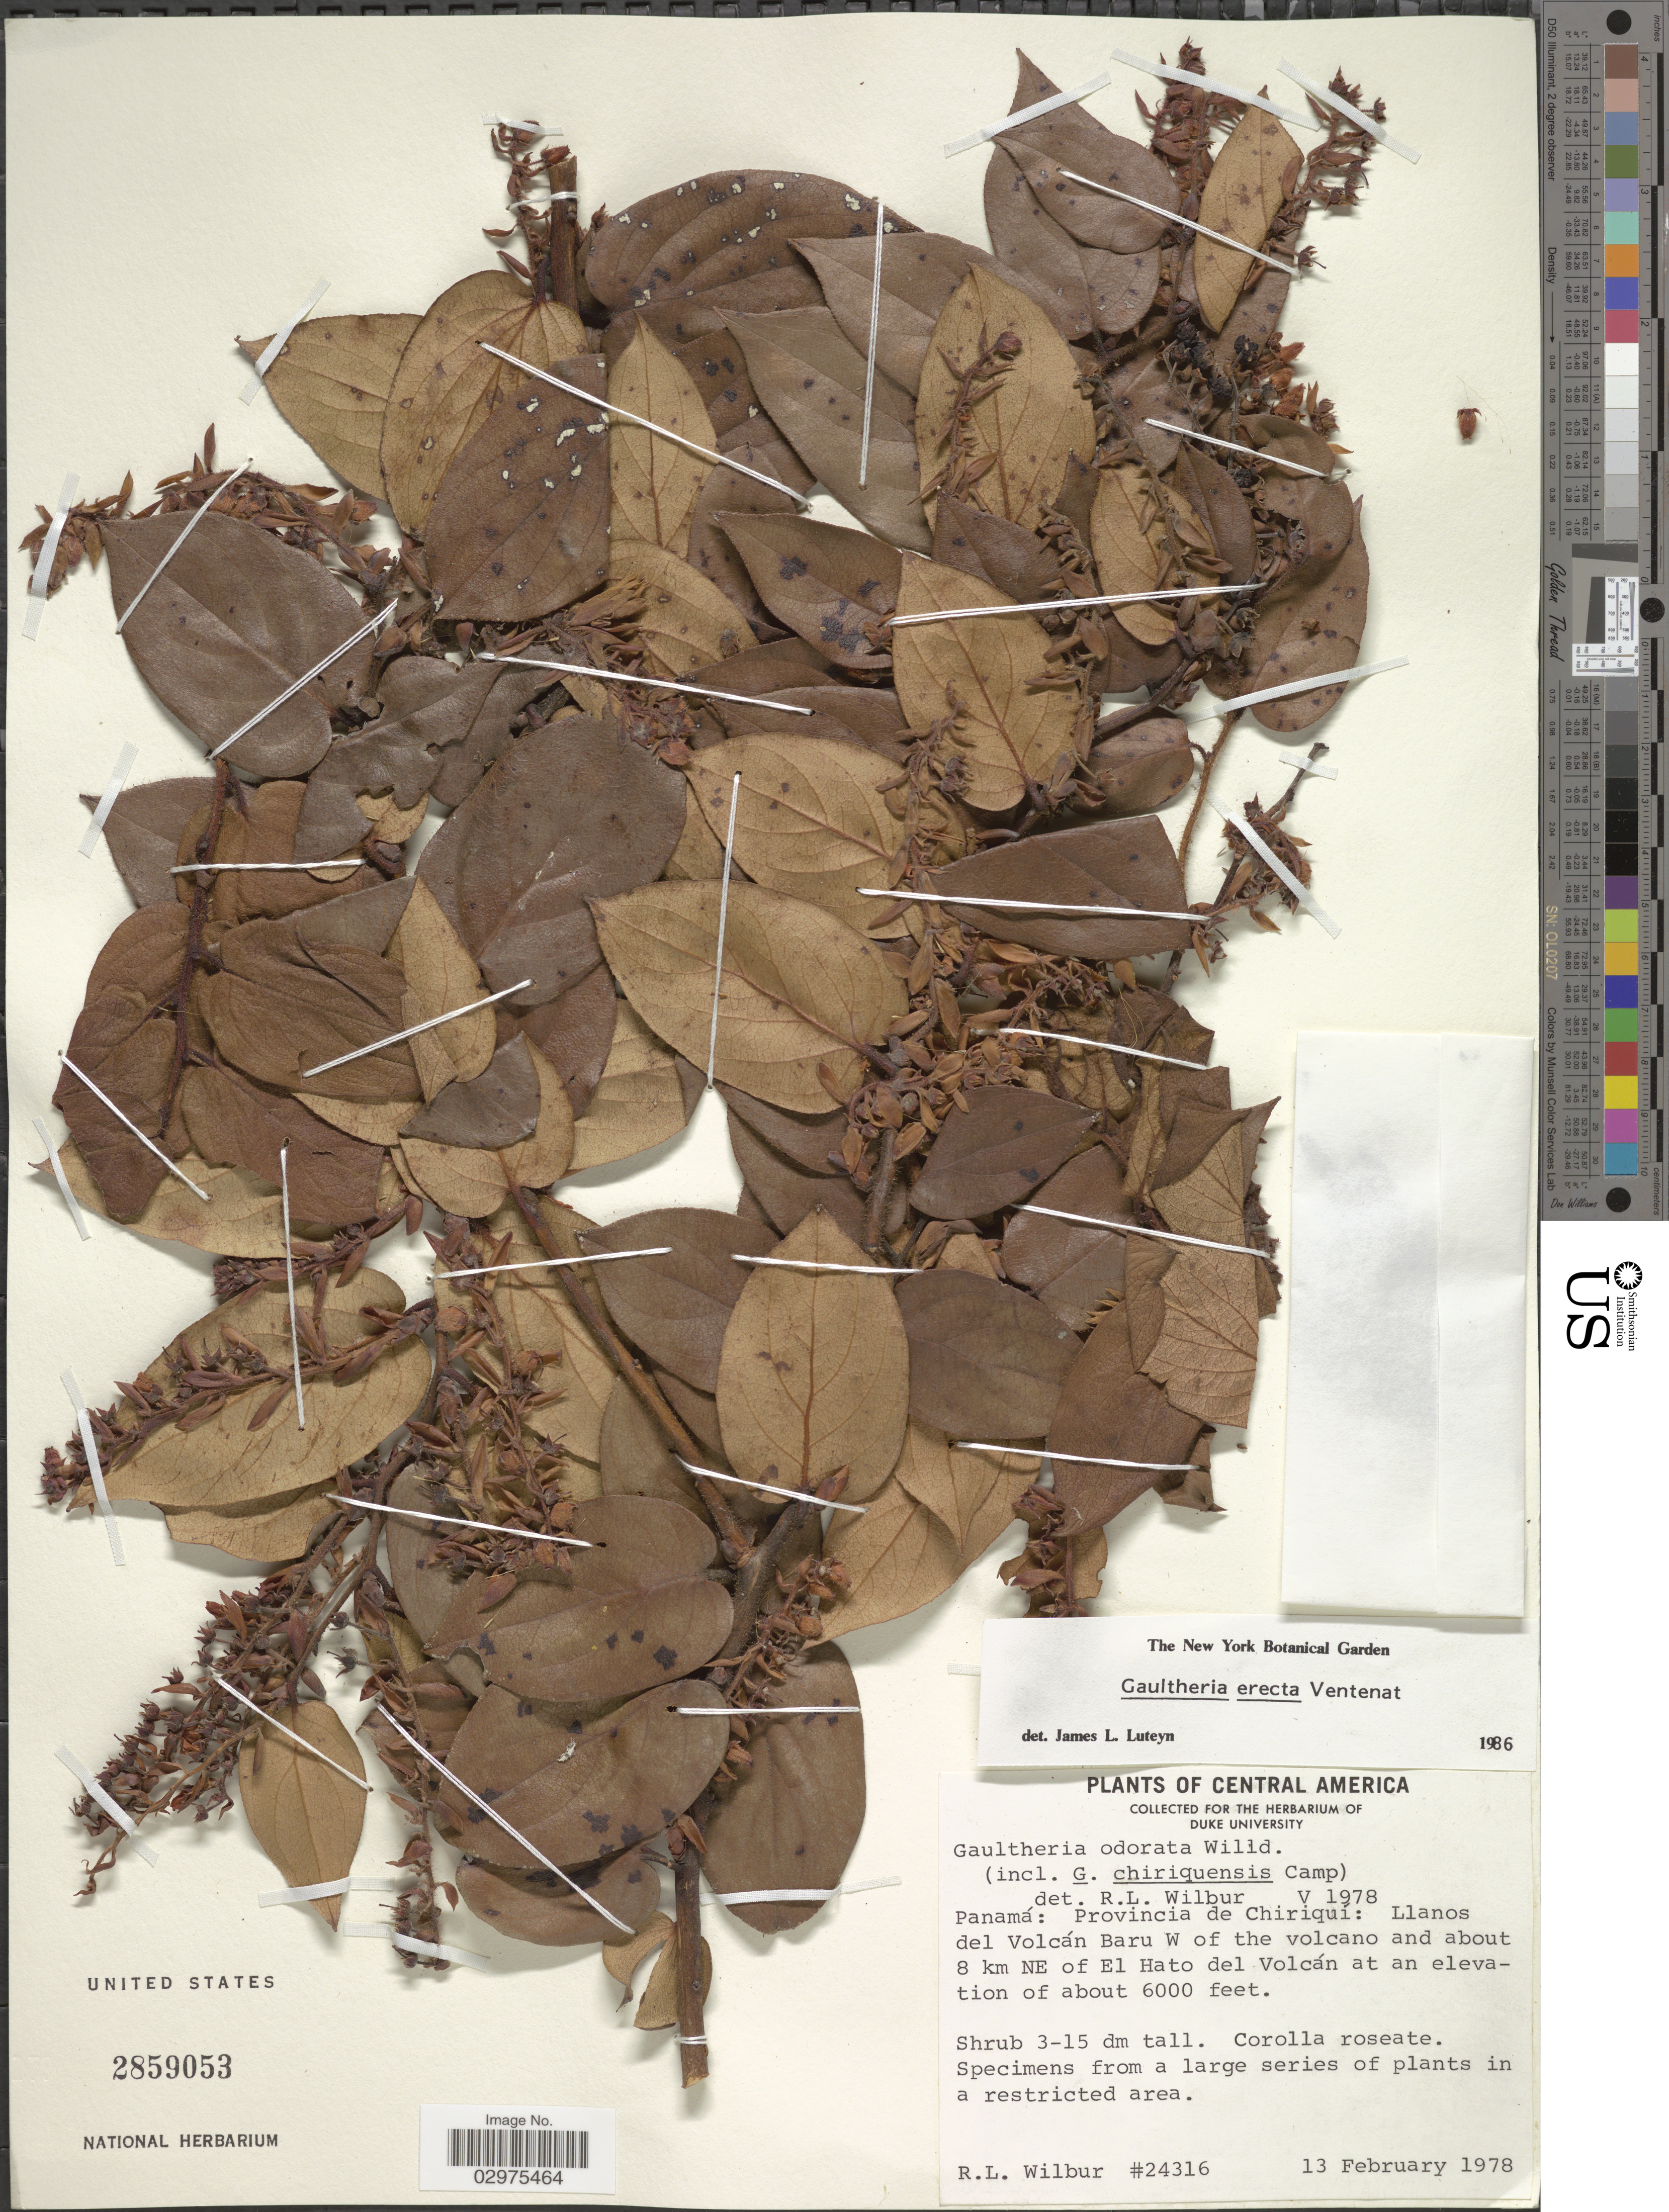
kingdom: Plantae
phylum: Tracheophyta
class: Magnoliopsida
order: Ericales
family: Ericaceae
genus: Gaultheria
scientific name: Gaultheria erecta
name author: Vent.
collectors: R. L. Wilbur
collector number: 24316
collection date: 1978-02-13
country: Panama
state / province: Chiriqui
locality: Llanos del Volcán Baru W of the volcano and about 8 km NE of El Hato del Volcán.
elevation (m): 1829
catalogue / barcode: US 2859053